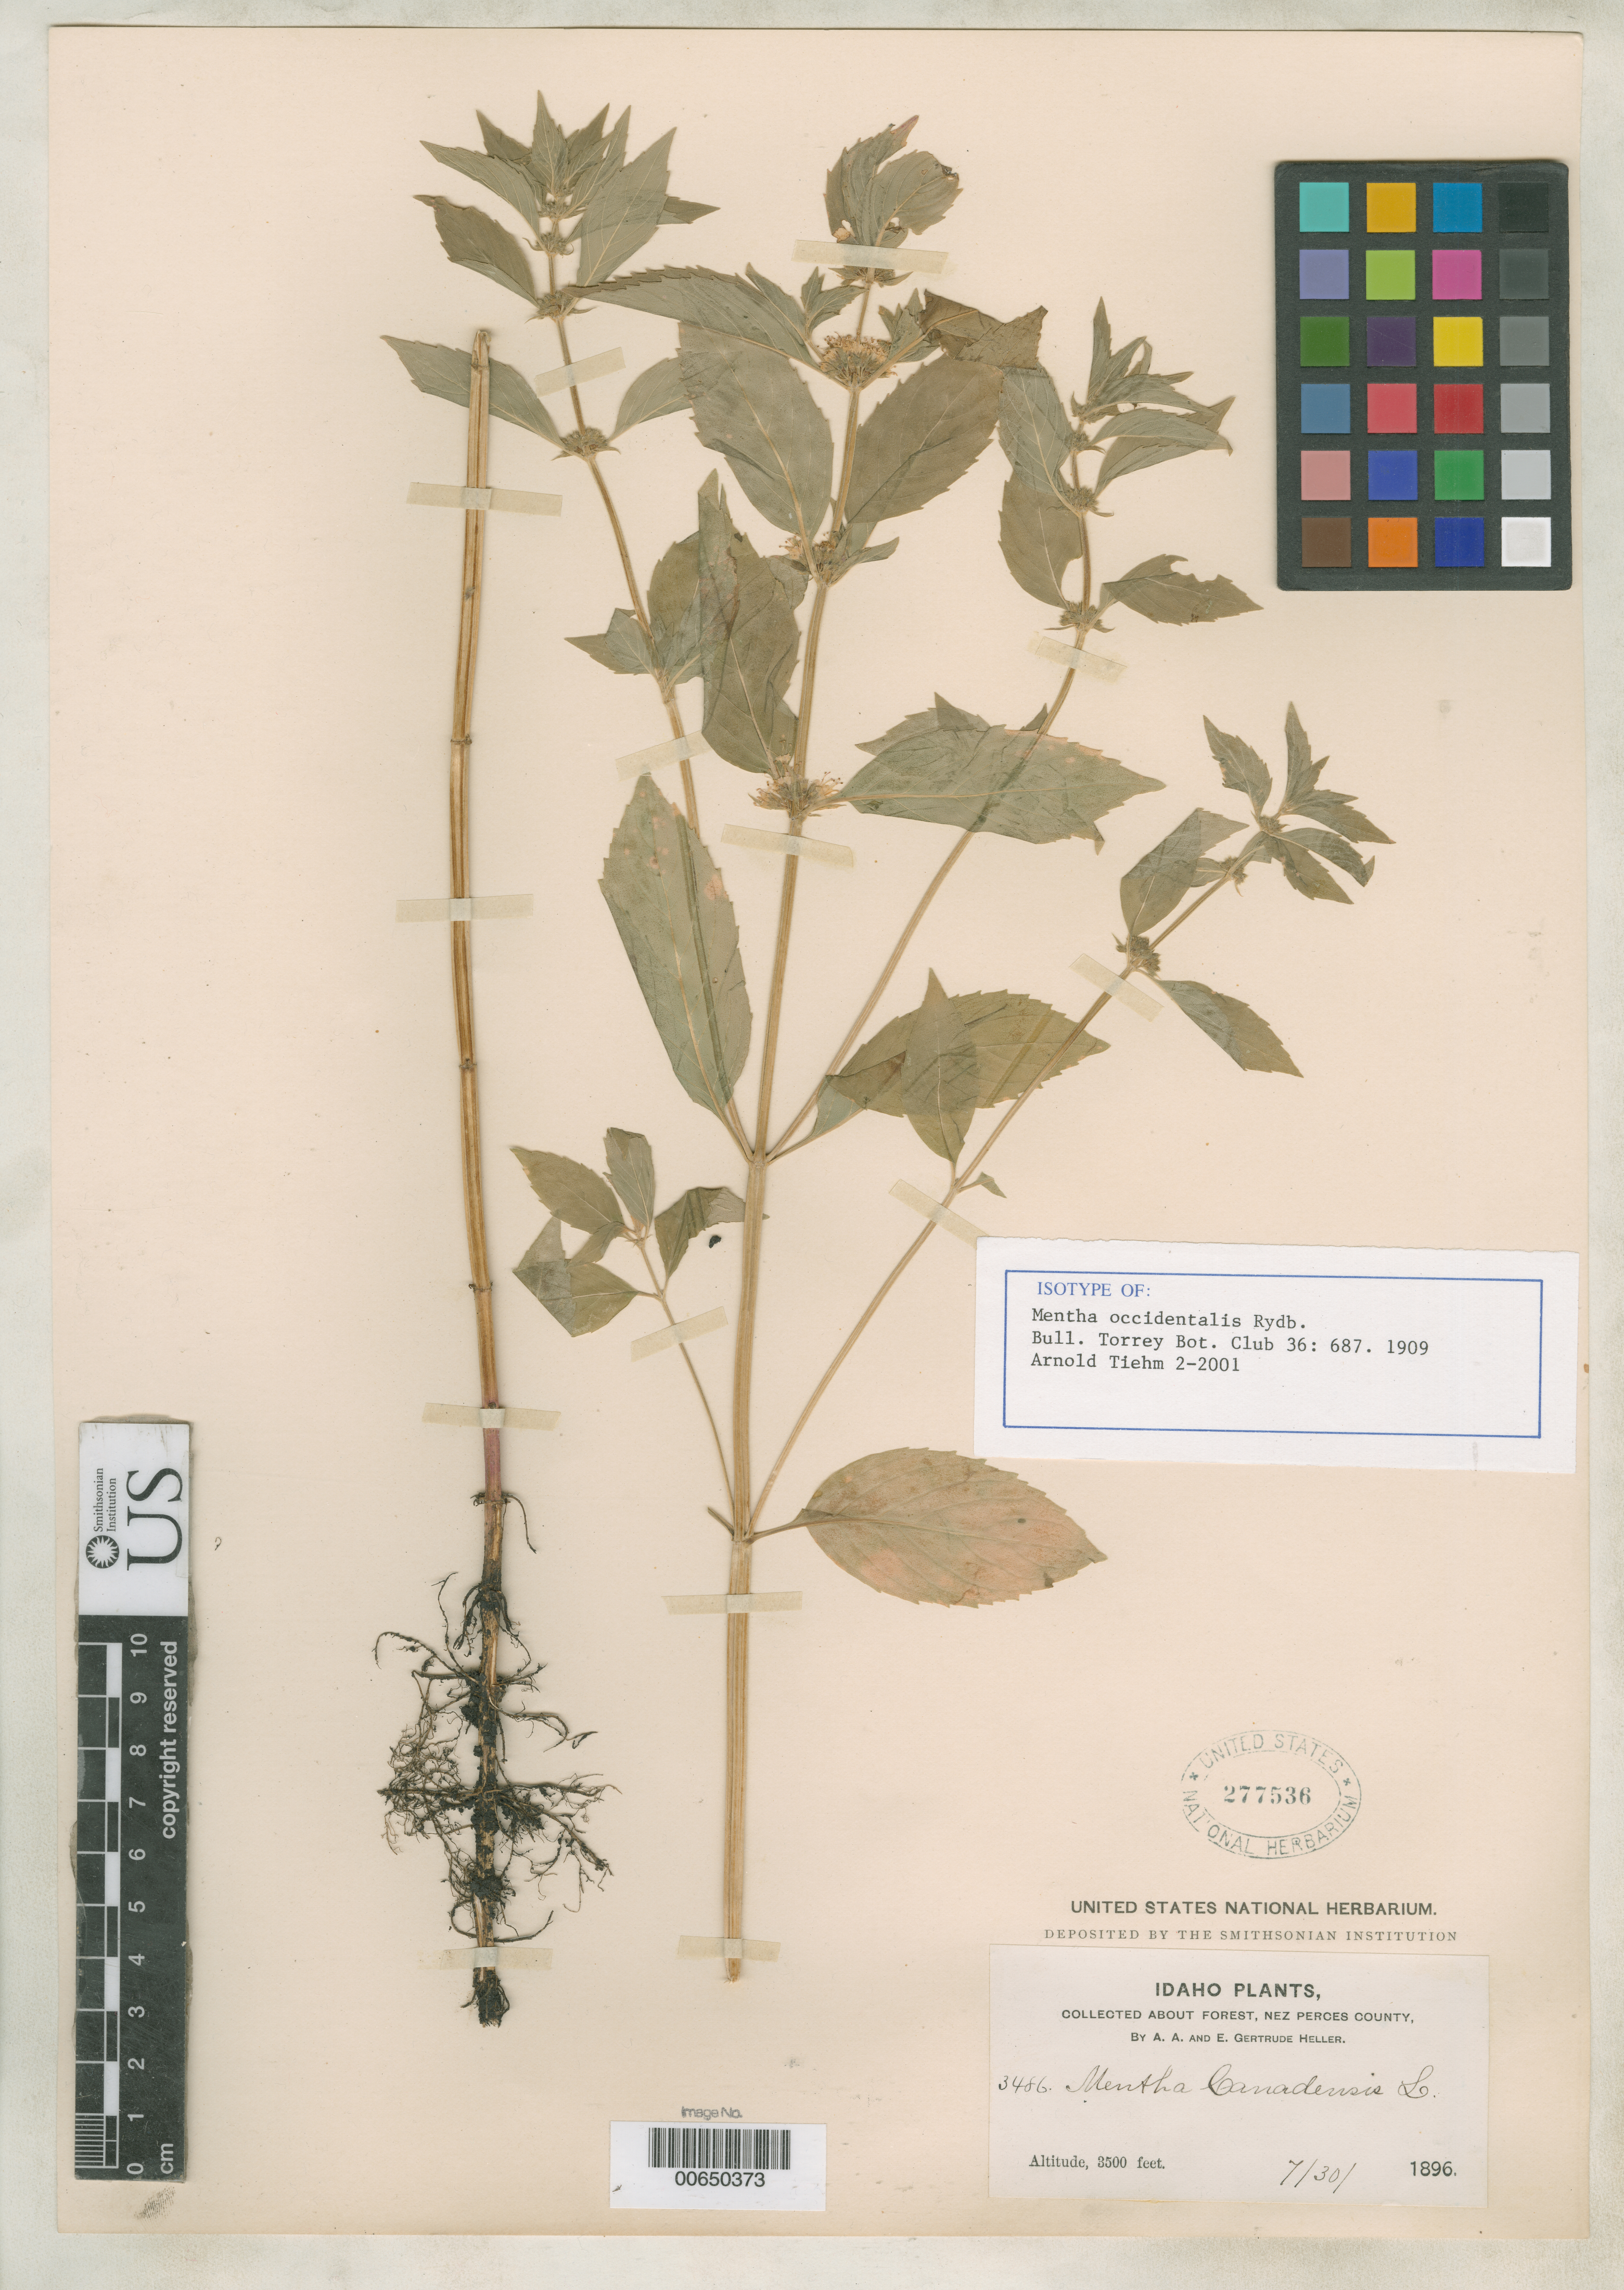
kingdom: Plantae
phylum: Tracheophyta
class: Magnoliopsida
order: Lamiales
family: Lamiaceae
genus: Mentha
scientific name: Mentha occidentalis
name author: Rydb.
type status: Isotype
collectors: A. A. Heller & E. G. Heller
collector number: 3486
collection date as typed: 30 Jul 1896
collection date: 1896-07-30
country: United States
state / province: Idaho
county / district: Nez Perce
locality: About Forest.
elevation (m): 1067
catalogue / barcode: US 277536